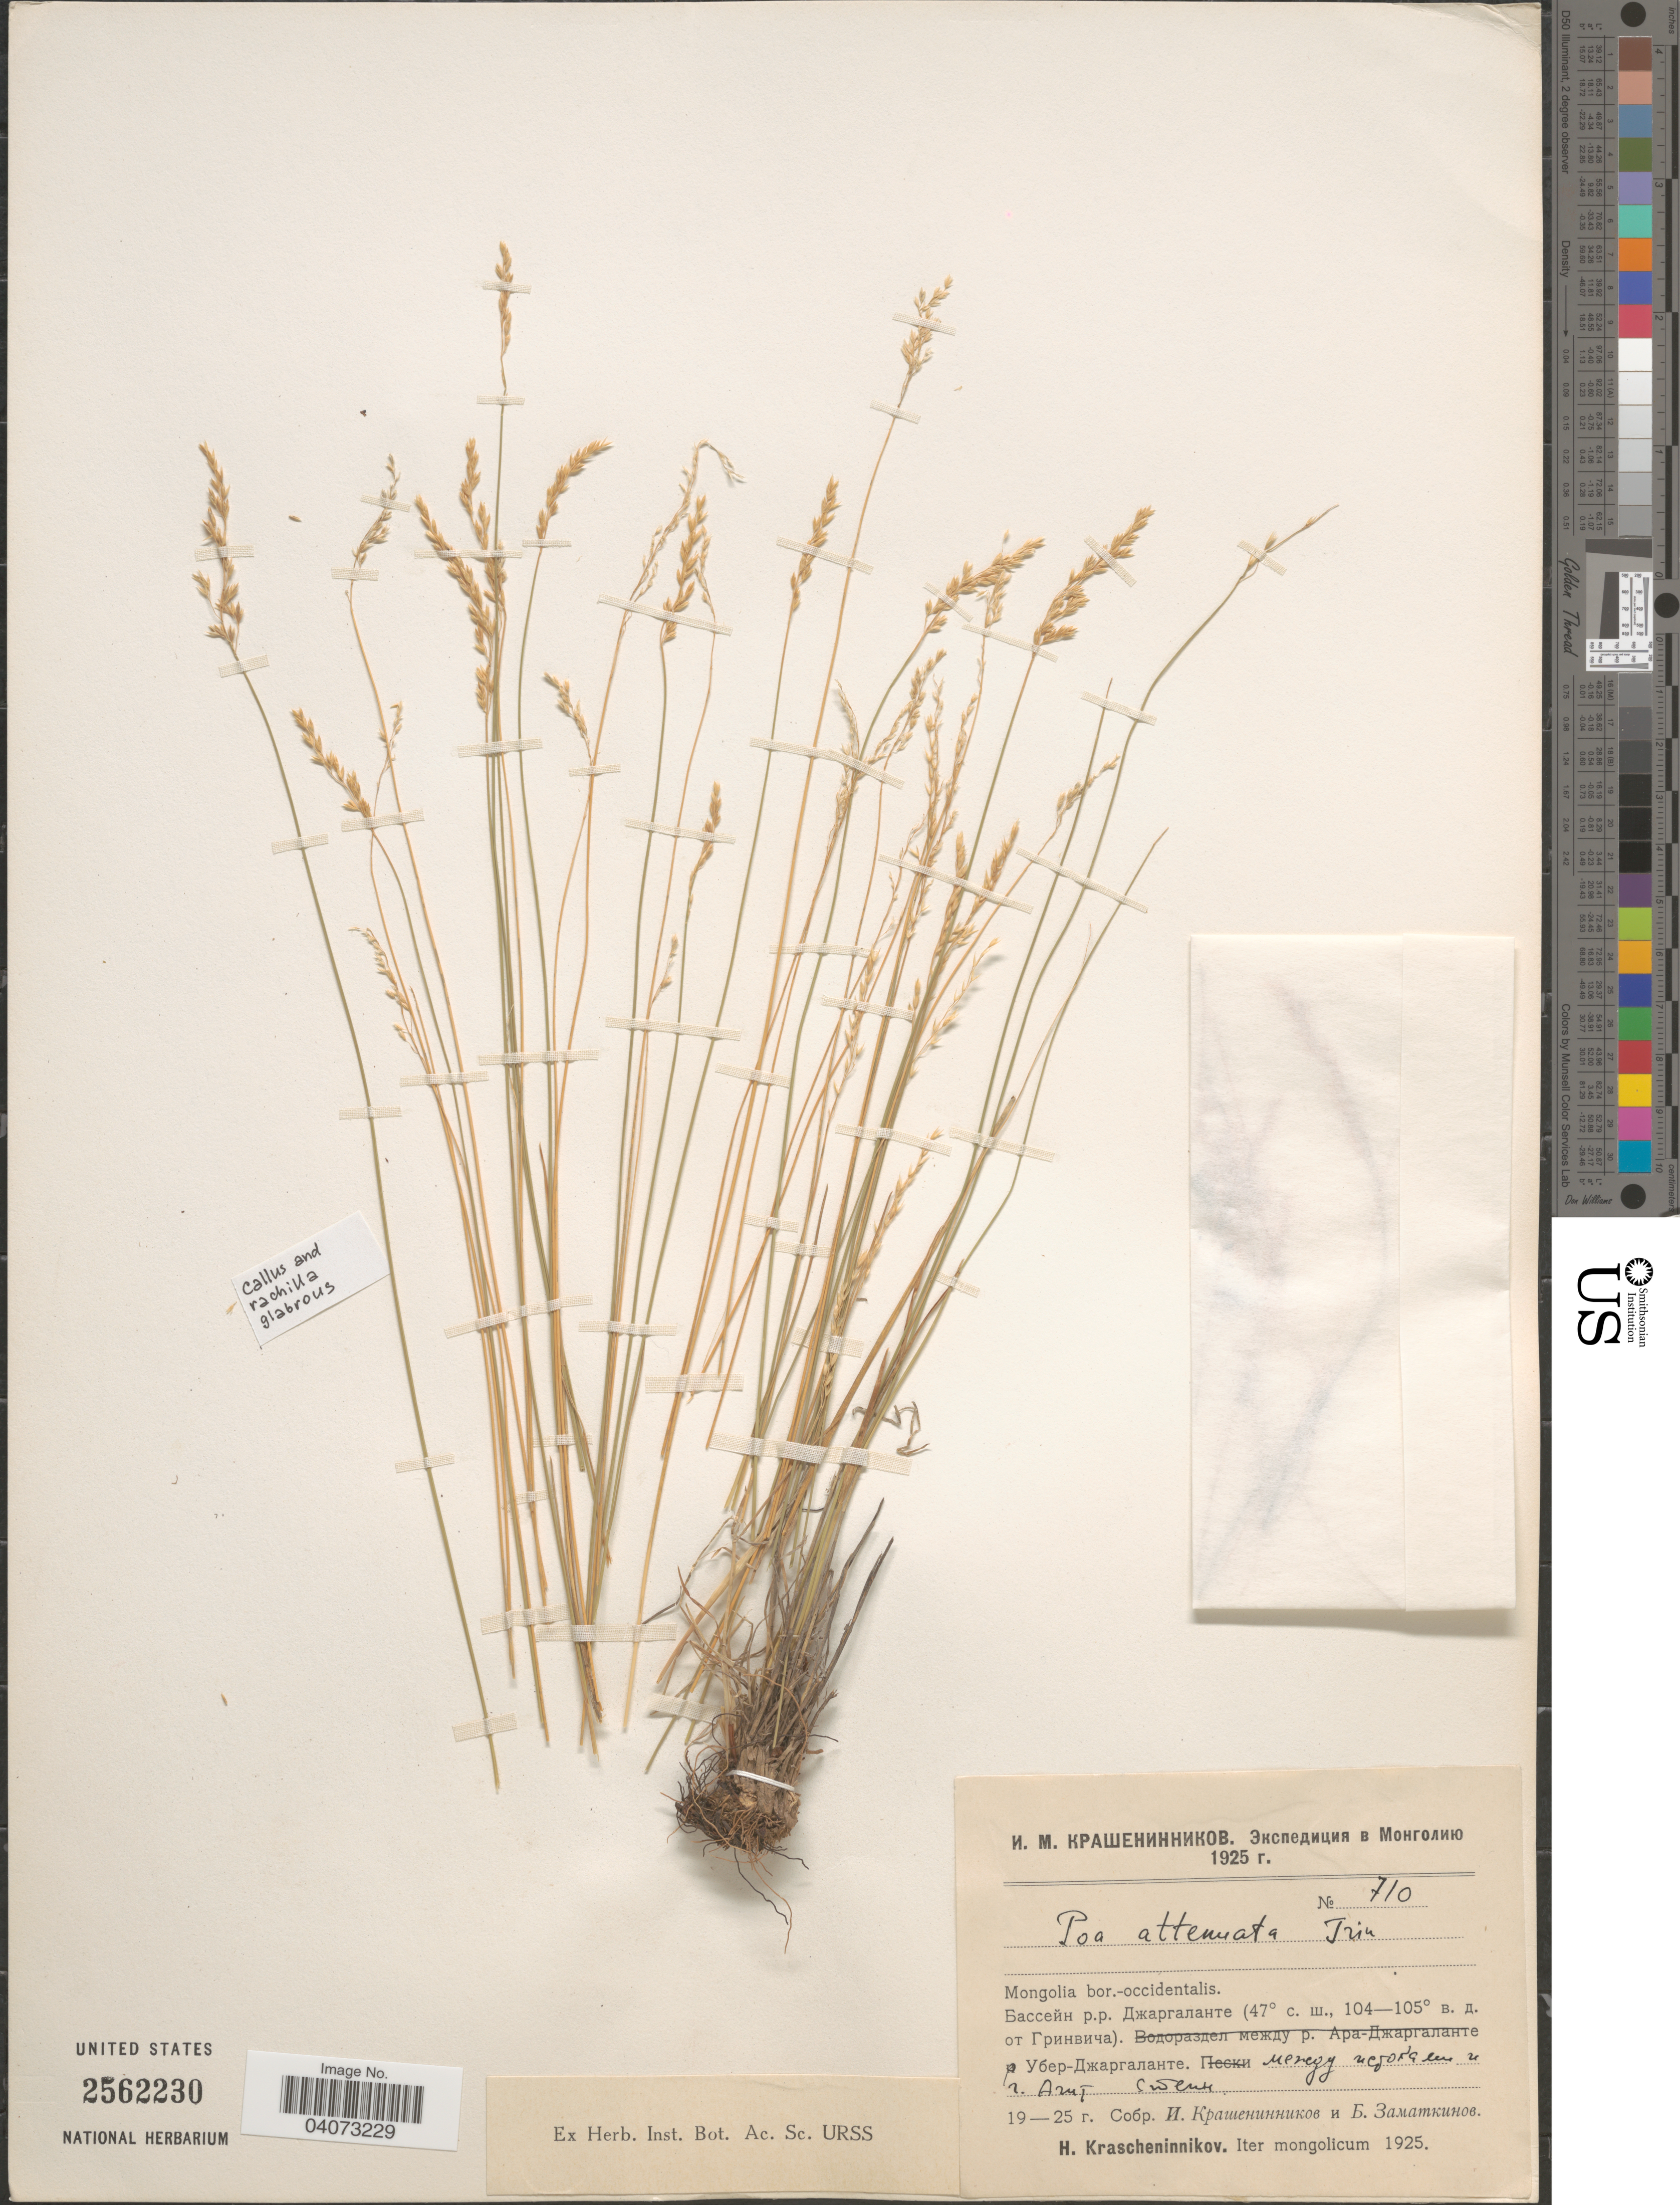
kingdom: Plantae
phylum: Tracheophyta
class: Liliopsida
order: Poales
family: Poaceae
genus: Poa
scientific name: Poa attenuata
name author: Trin.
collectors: H. Krascheninnikov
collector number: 710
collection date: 1925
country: Mongolia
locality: Mongolia bor.-occidentalis. X. H. Krascheninnikov. Iter mongolicum 1925.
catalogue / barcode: US 2562230